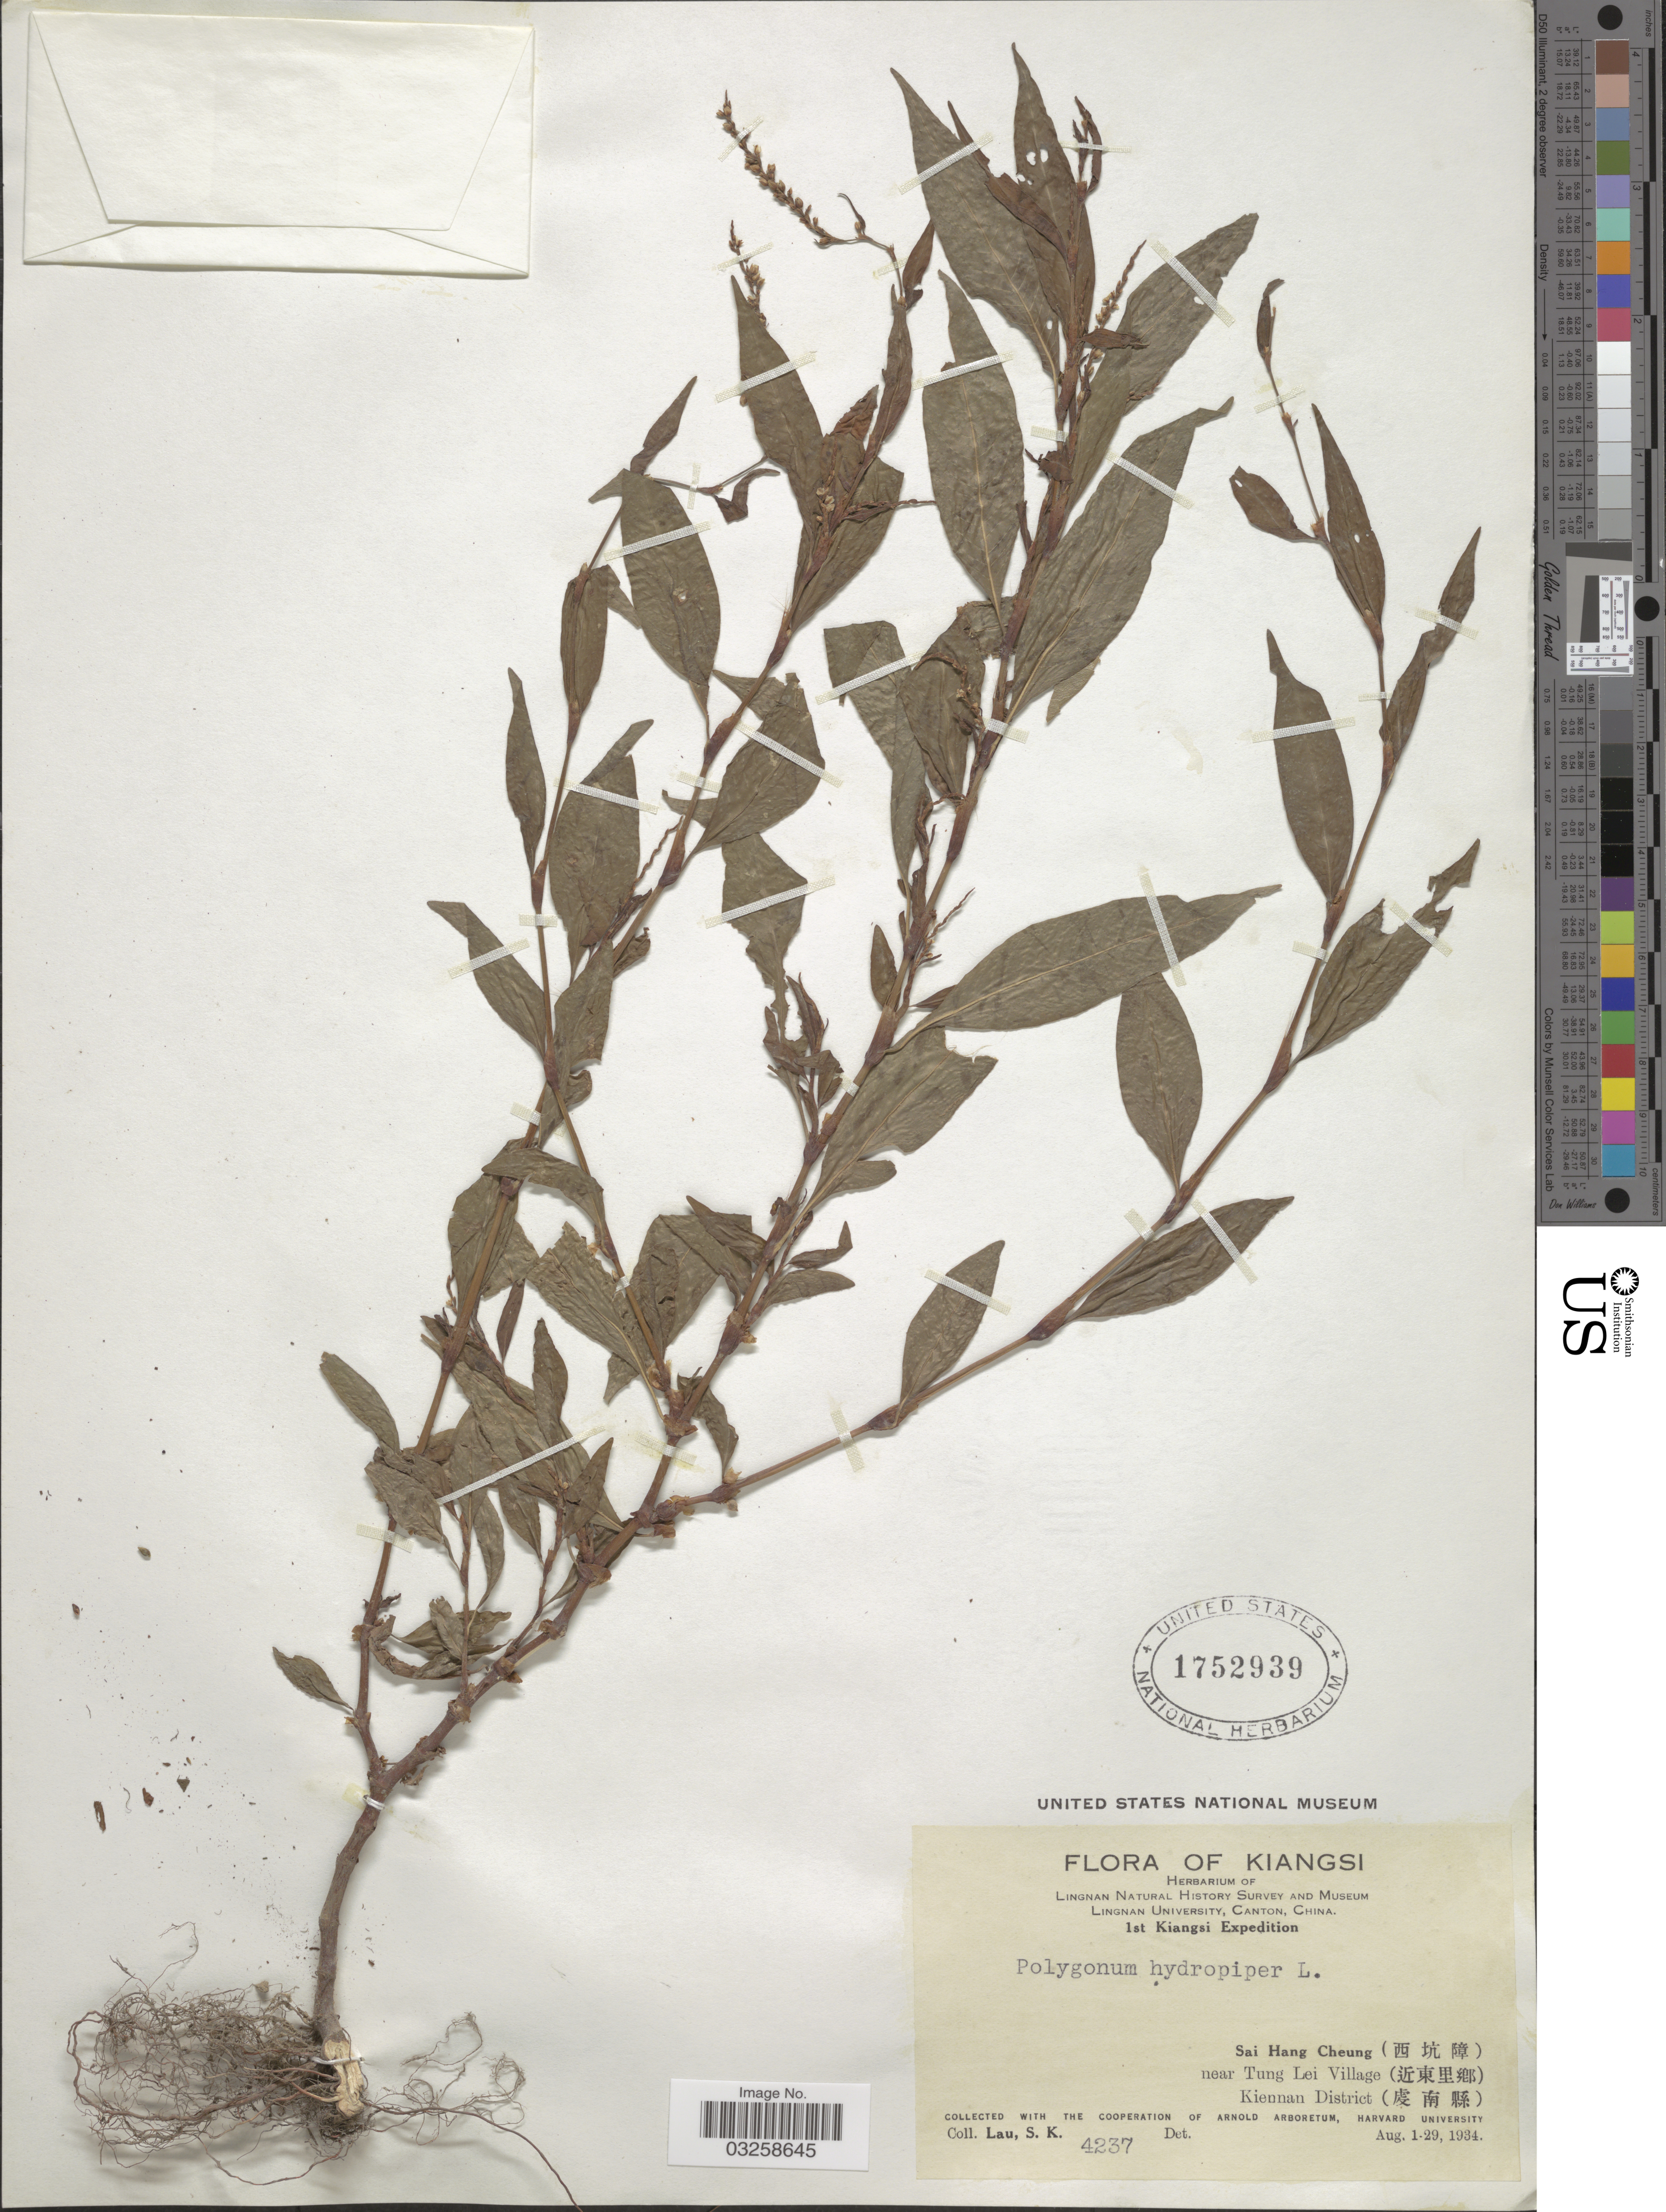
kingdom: Plantae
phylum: Tracheophyta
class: Magnoliopsida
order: Caryophyllales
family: Polygonaceae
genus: Polygonum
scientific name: Polygonum hydropiper var. hydropiper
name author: L.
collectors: S. K. Lau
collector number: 4237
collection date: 1934-08-01/1934-08-29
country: China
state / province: Jiangxi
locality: Kiangsi. Sai Hang Cheung. X. near Tung Lei Village. X. Kiennan District. X.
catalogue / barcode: US 1752939